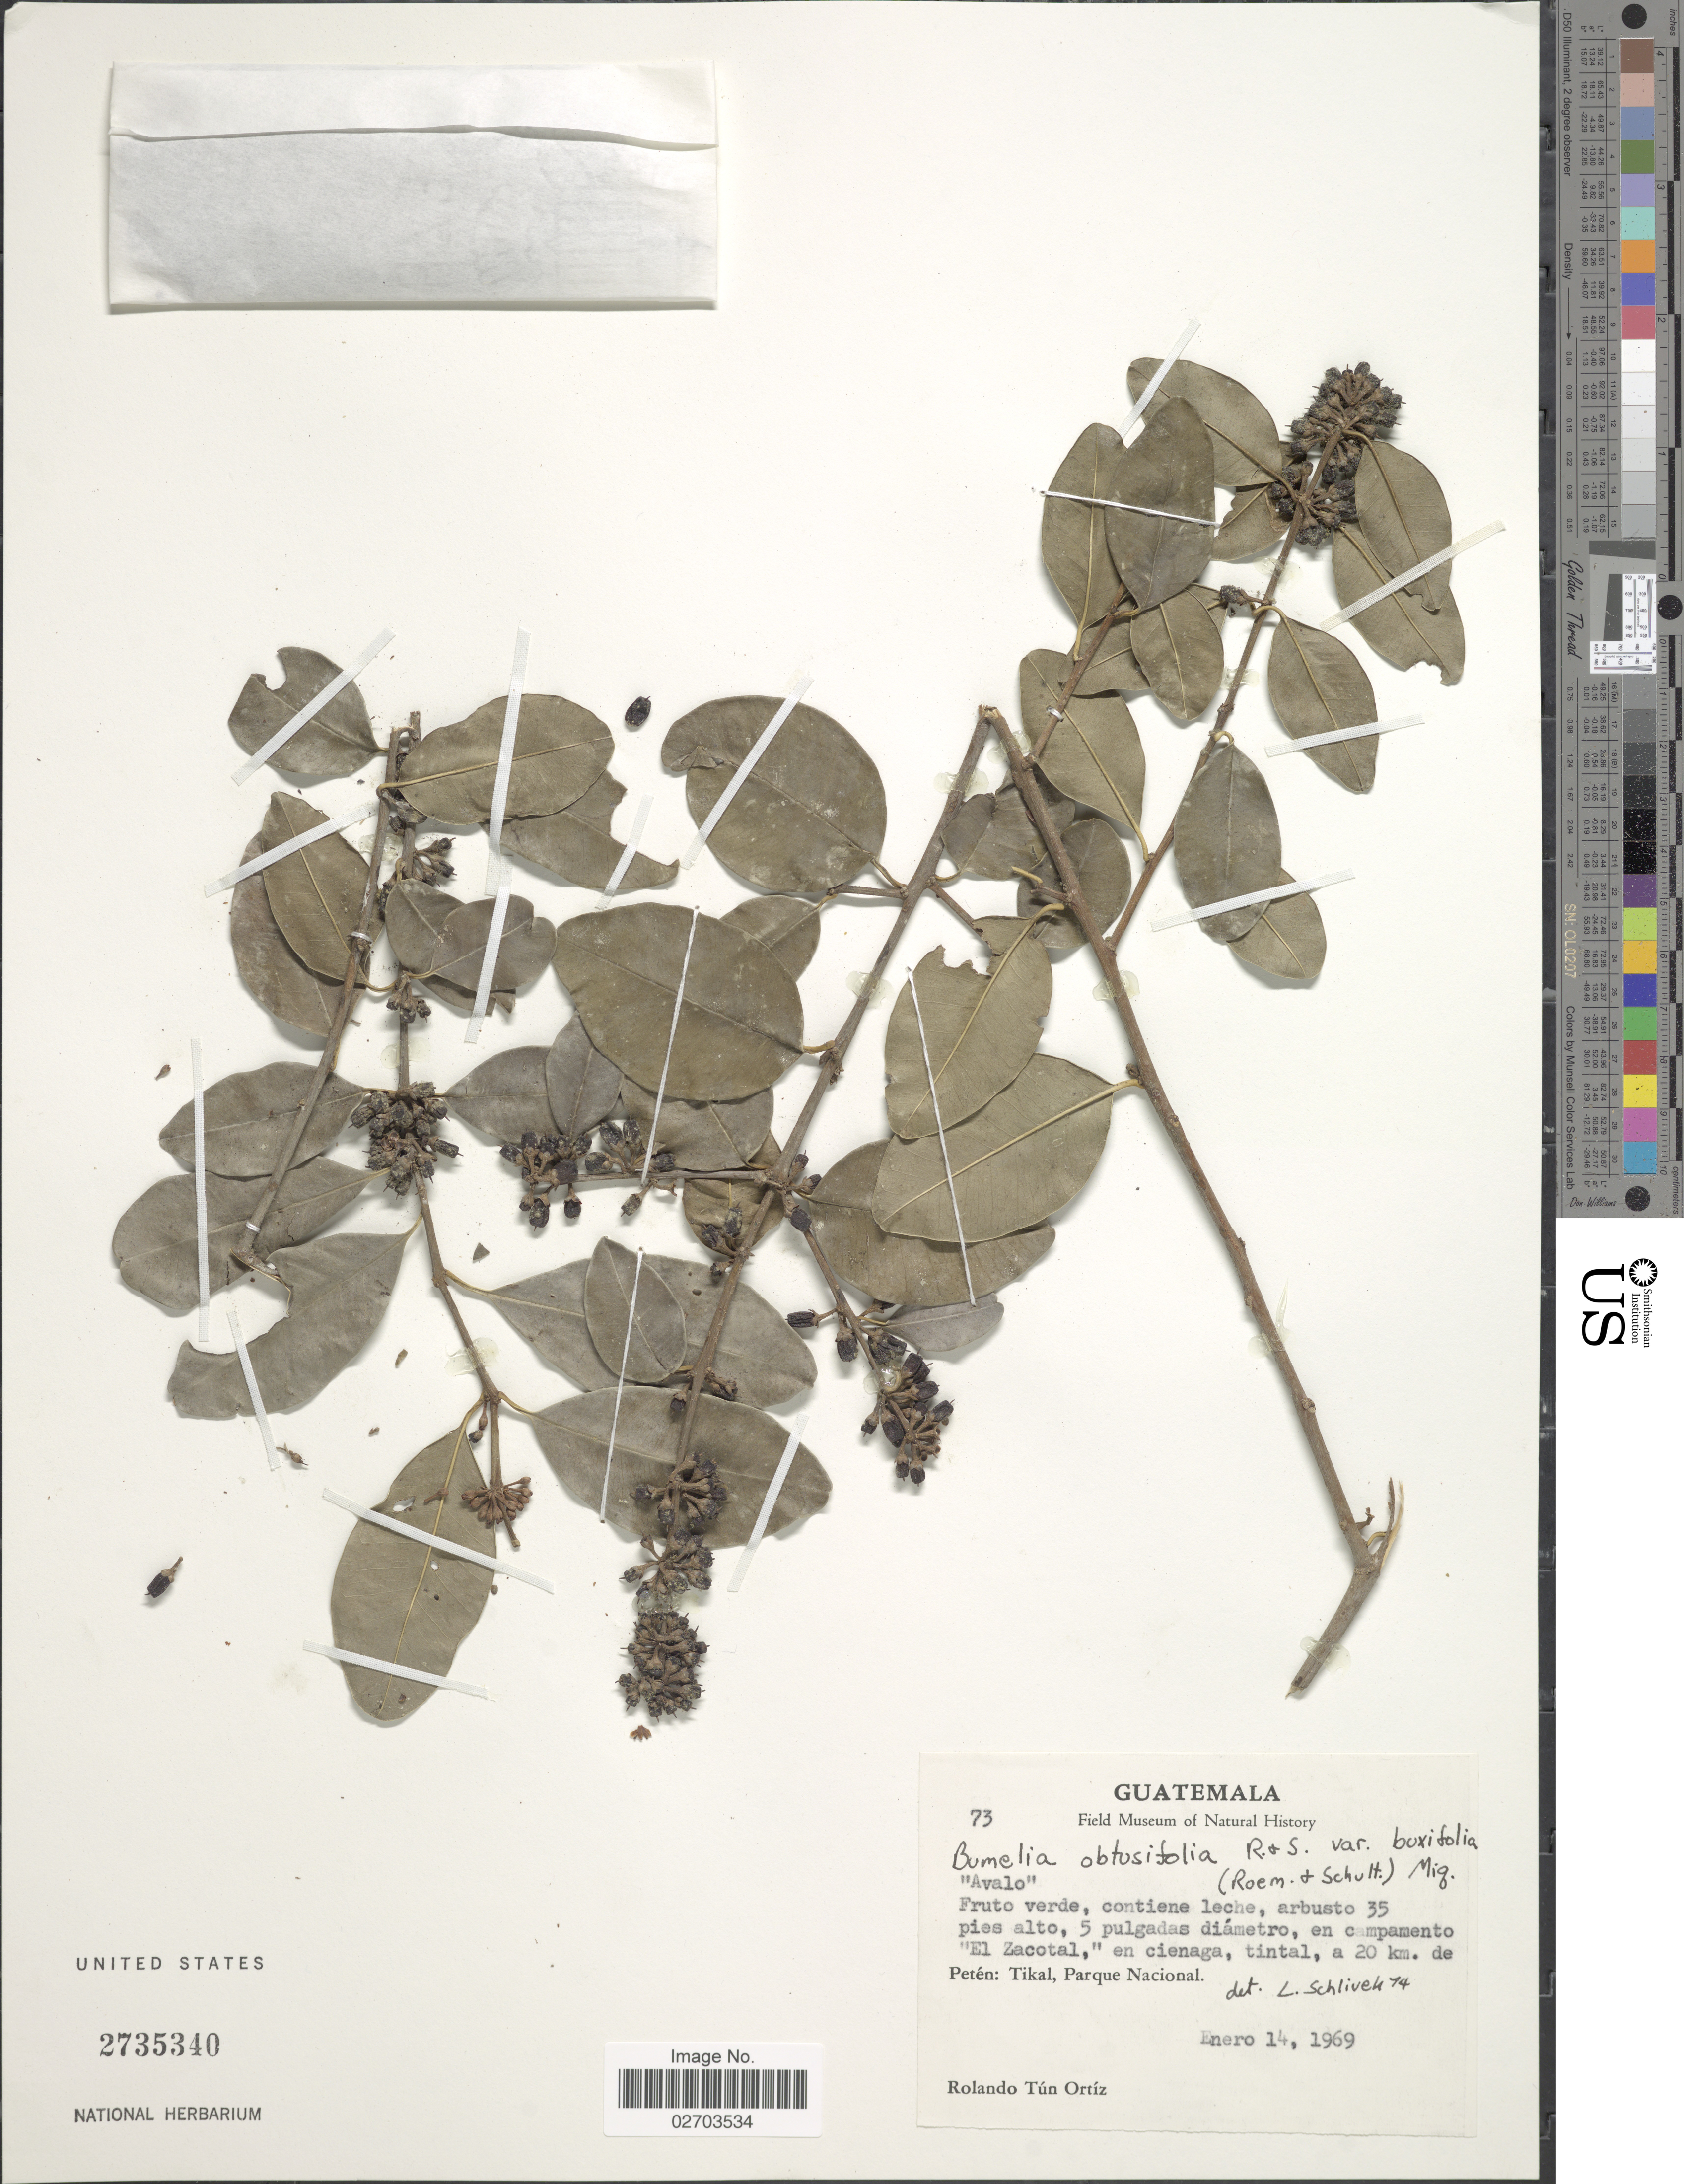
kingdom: Plantae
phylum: Tracheophyta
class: Magnoliopsida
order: Ericales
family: Sapotaceae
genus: Sideroxylon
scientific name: Sideroxylon obtusifolium subsp. buxifolium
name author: (Roem. & Schult.) T.D. Penn.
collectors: R. Tún Ortíz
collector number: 73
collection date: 1969-01-14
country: Guatemala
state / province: El Petén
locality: En campamento "El Zacotal", en cienaga, tintal, a 20 km. de Peten: Tikal, Parque Nacional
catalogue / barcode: US 2735340